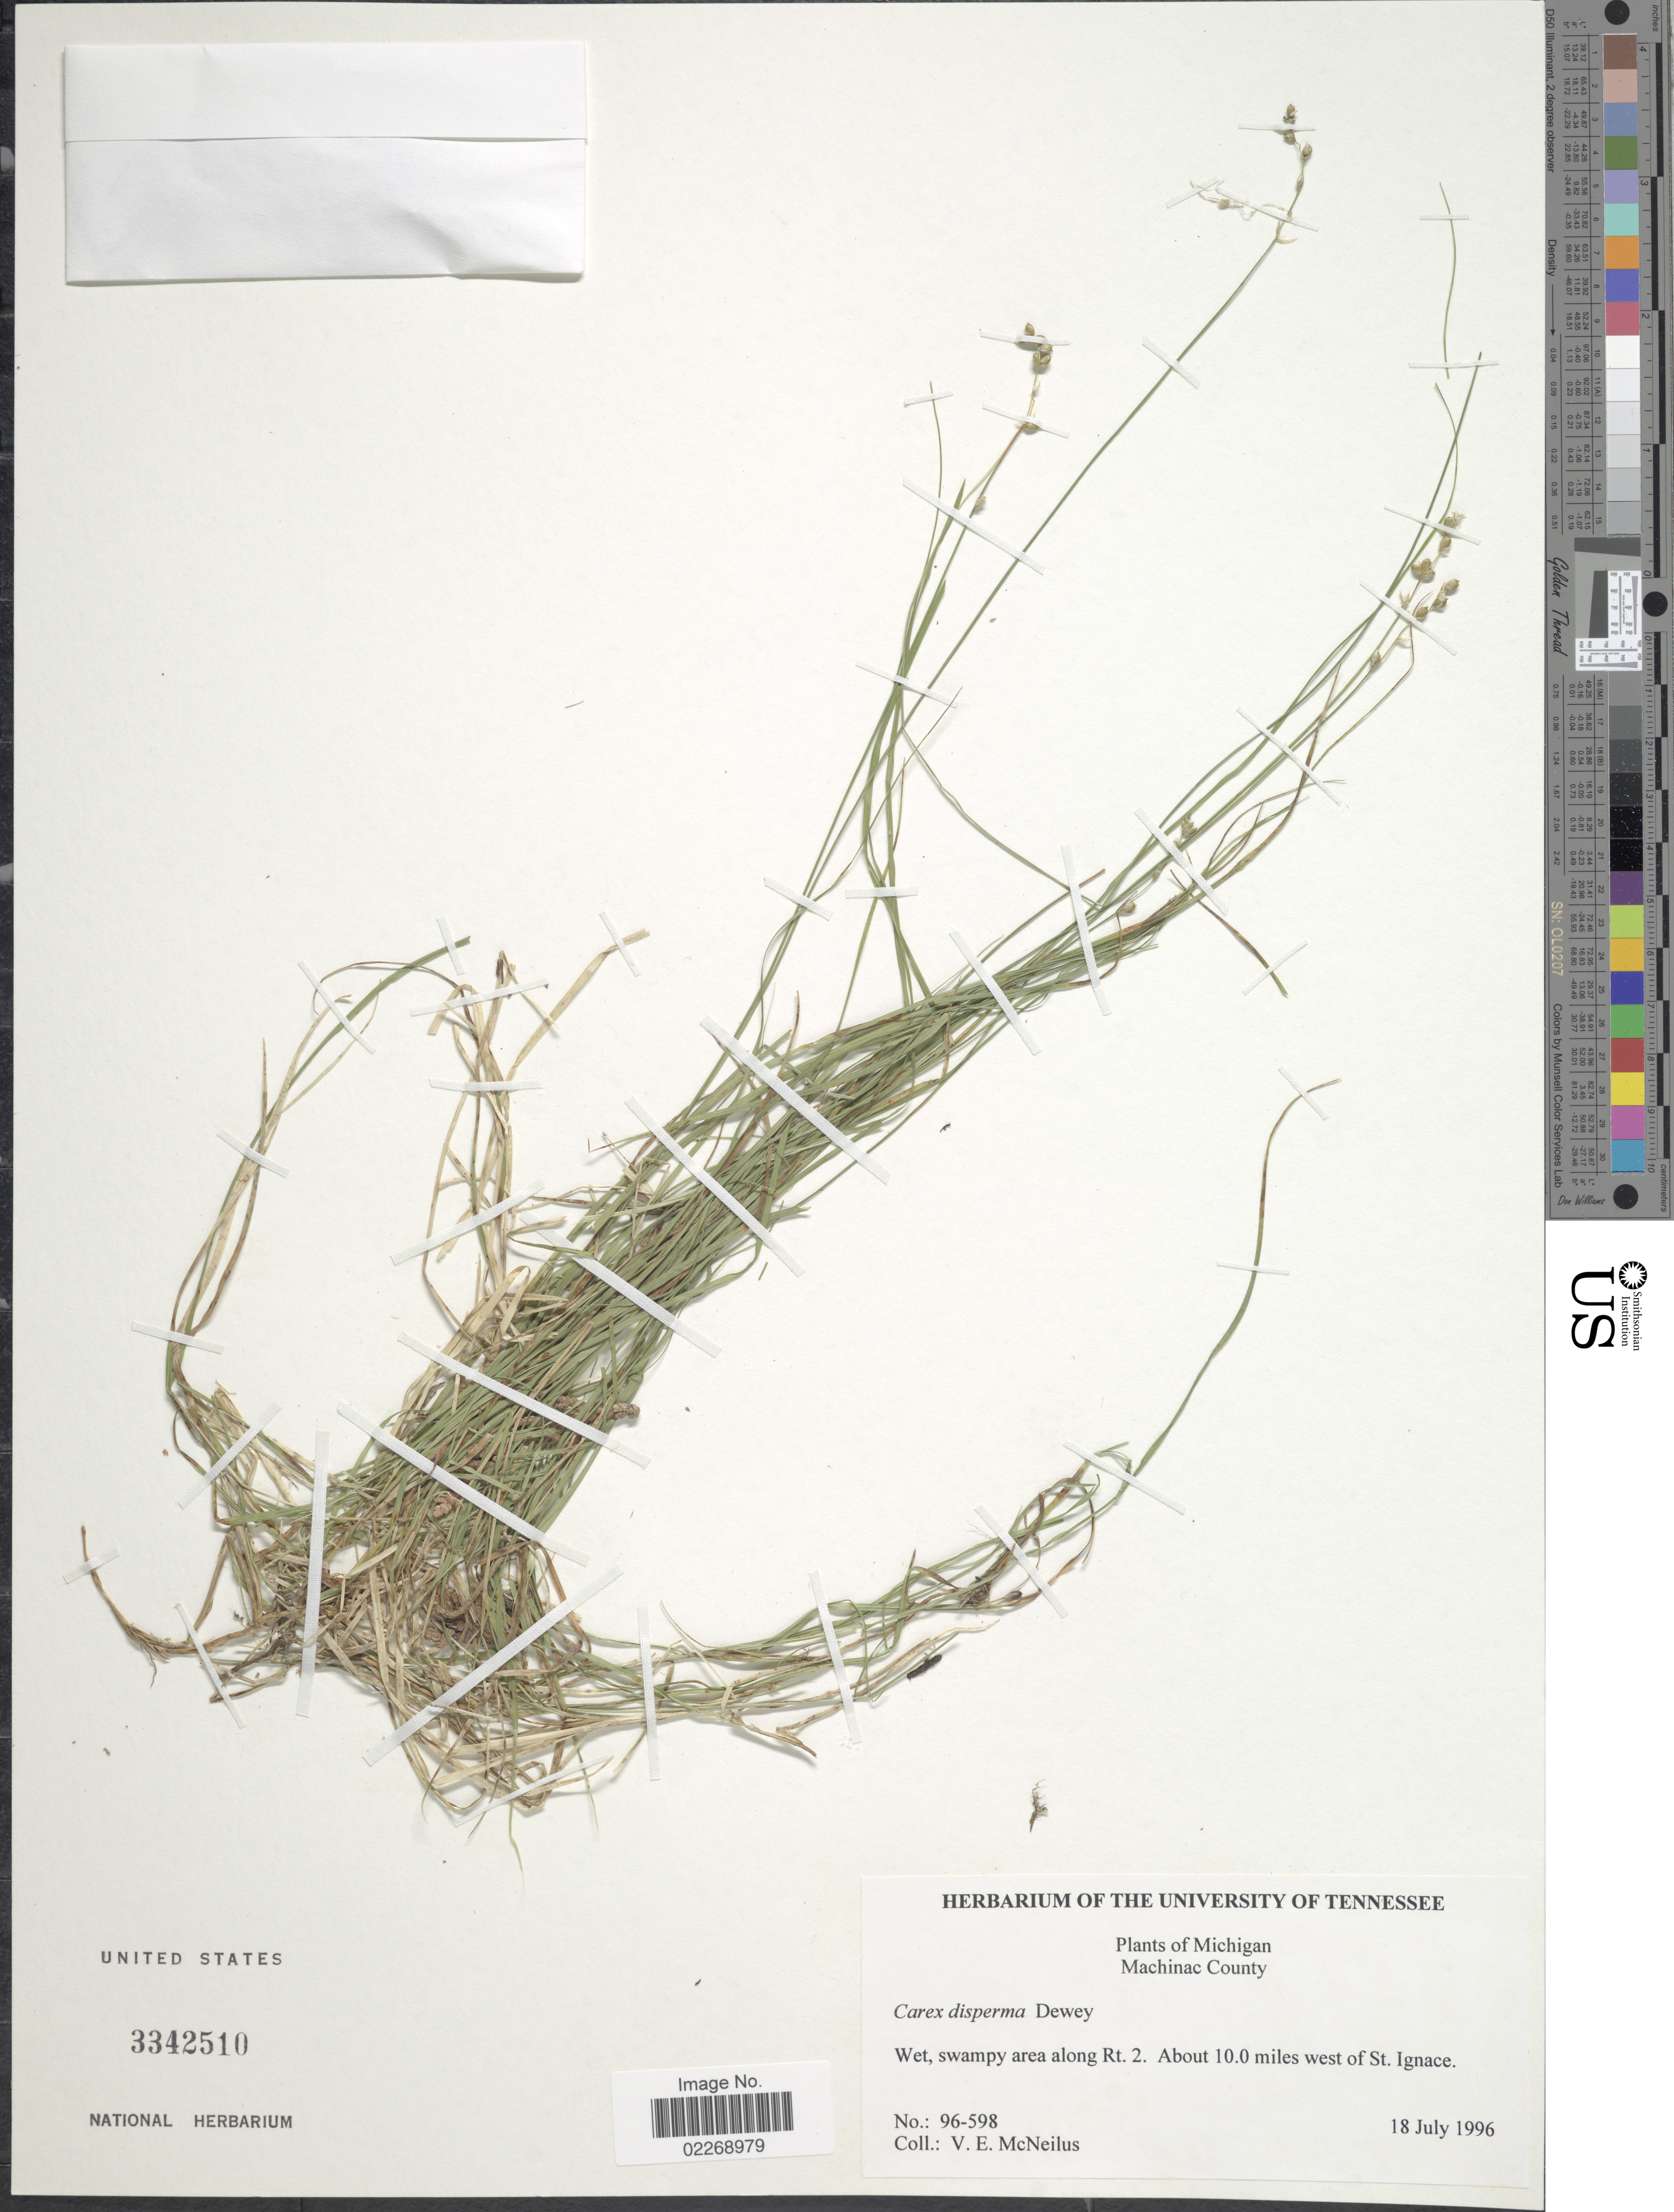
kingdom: Plantae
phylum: Tracheophyta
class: Liliopsida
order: Poales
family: Cyperaceae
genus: Carex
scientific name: Carex disperma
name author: Dewey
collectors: V. Mcneilus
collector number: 96-598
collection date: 1996-07-18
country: United States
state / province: Michigan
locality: Machinac County, Wet, swampy area along Rt. 2. About 10.0 miles west of St Ignace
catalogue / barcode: US 3342510